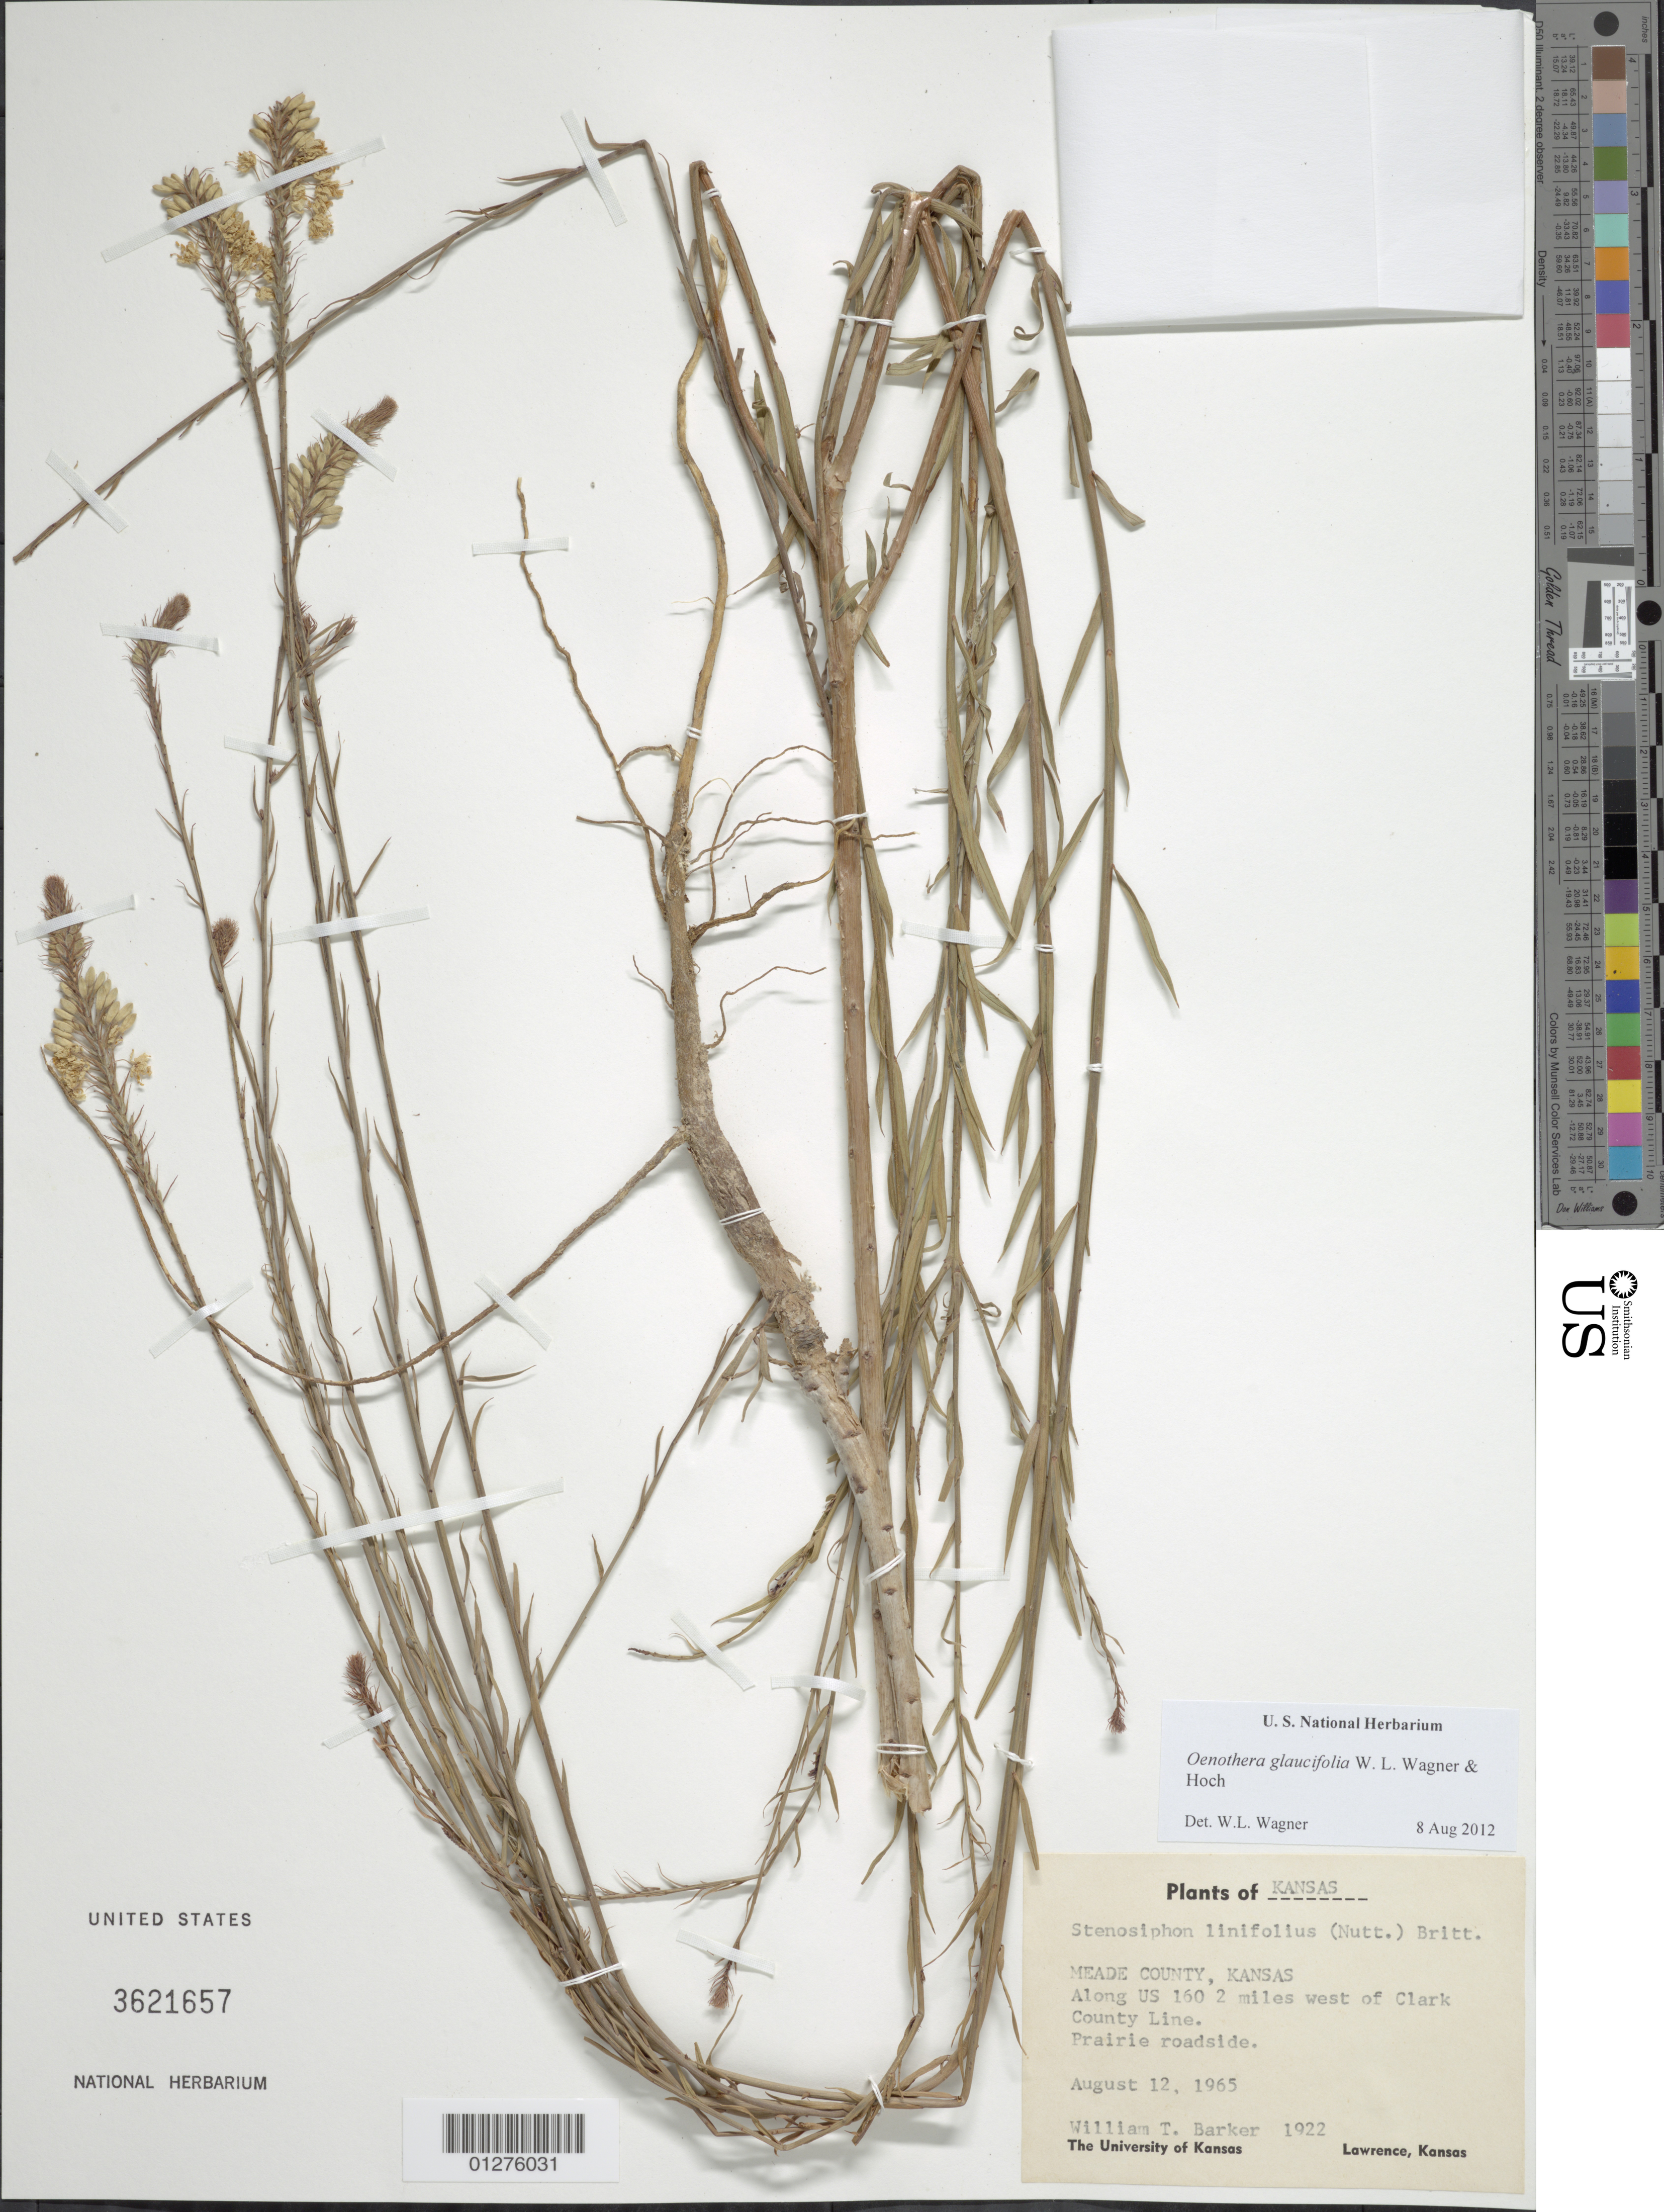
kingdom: Plantae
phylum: Tracheophyta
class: Magnoliopsida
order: Myrtales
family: Onagraceae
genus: Oenothera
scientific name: Oenothera glaucifolia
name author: W.L. Wagner & Hoch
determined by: Wagner, W. L., (BOT), Smithsonian Institution - National Museum of Natural History (UNITED STATES)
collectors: W. T. Barker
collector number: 1922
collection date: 1965-08-12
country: United States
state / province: Kansas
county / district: Meade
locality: Along US 160 2 miles west of Clark County Line.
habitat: Prairie roadside.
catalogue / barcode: US 3621657